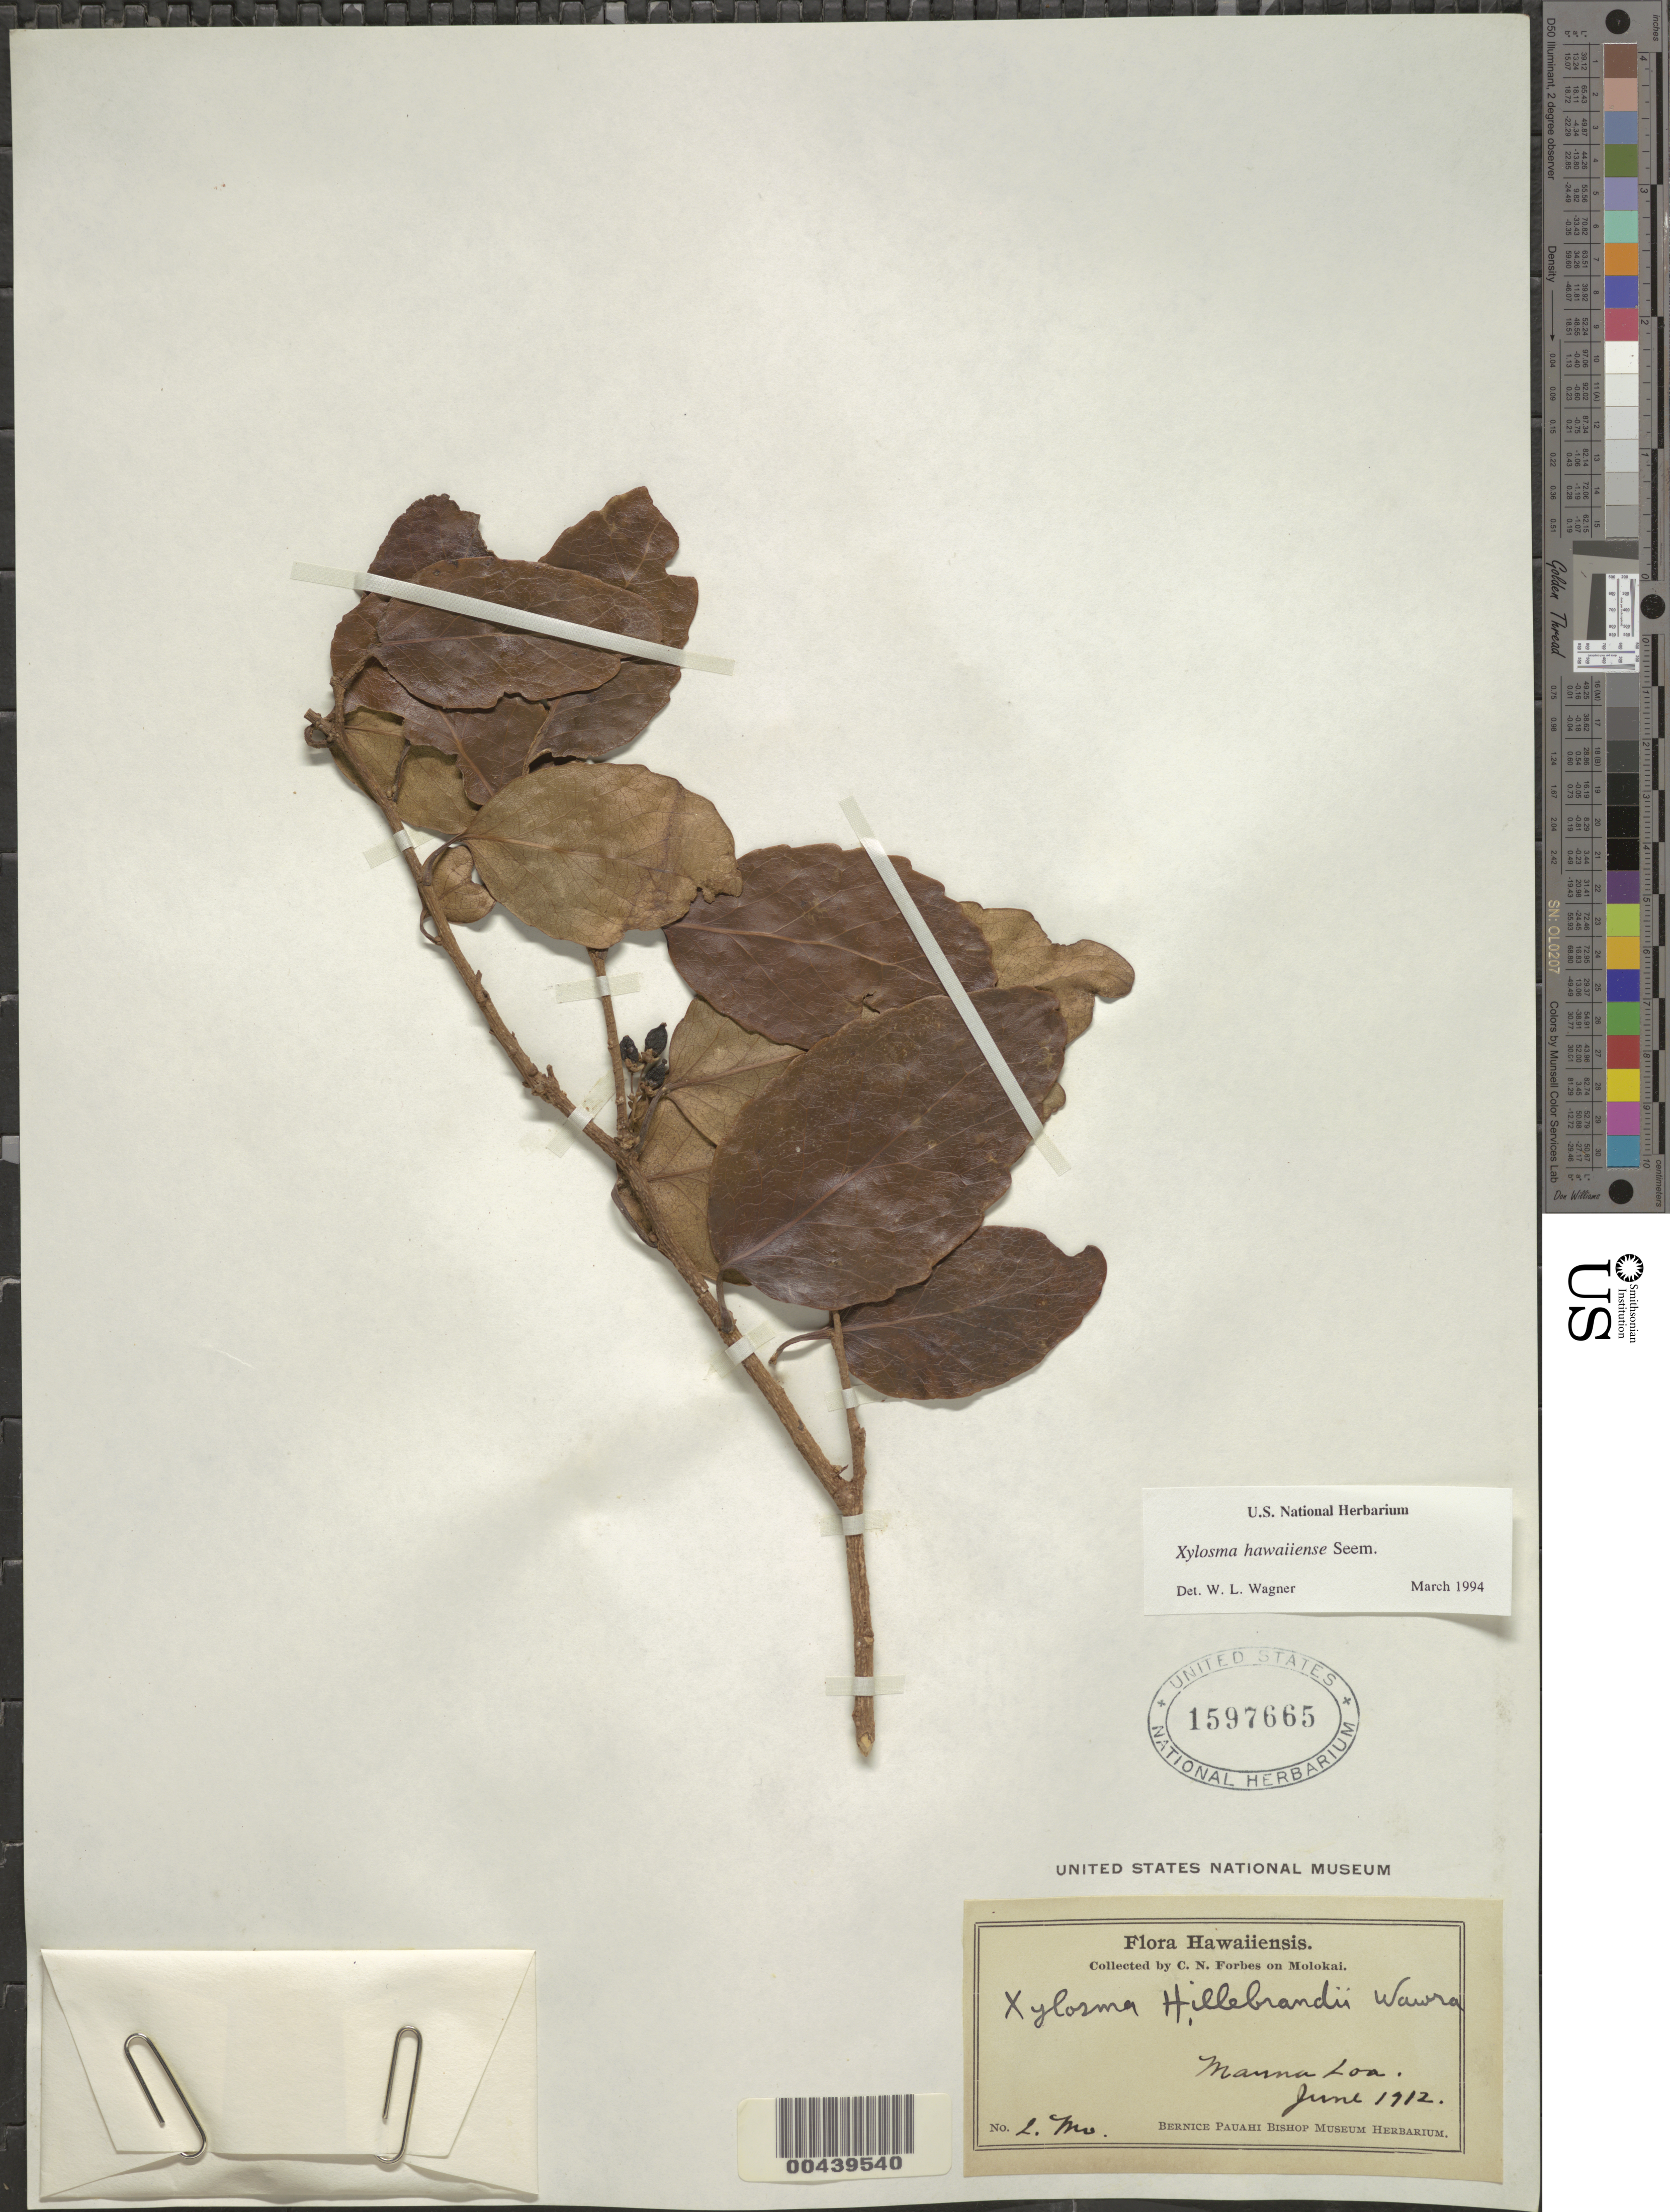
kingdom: Plantae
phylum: Tracheophyta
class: Magnoliopsida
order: Malpighiales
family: Salicaceae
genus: Xylosma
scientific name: Xylosma hawaiensis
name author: Seem.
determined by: Wagner, W. L., (BOT), Smithsonian Institution - National Museum of Natural History (UNITED STATES)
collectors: C. N. Forbes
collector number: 2.Mo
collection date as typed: Jun 1912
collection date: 1912-06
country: United States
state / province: Hawaii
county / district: Maui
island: Moloka'i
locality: Maunaloa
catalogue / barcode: US 1597665